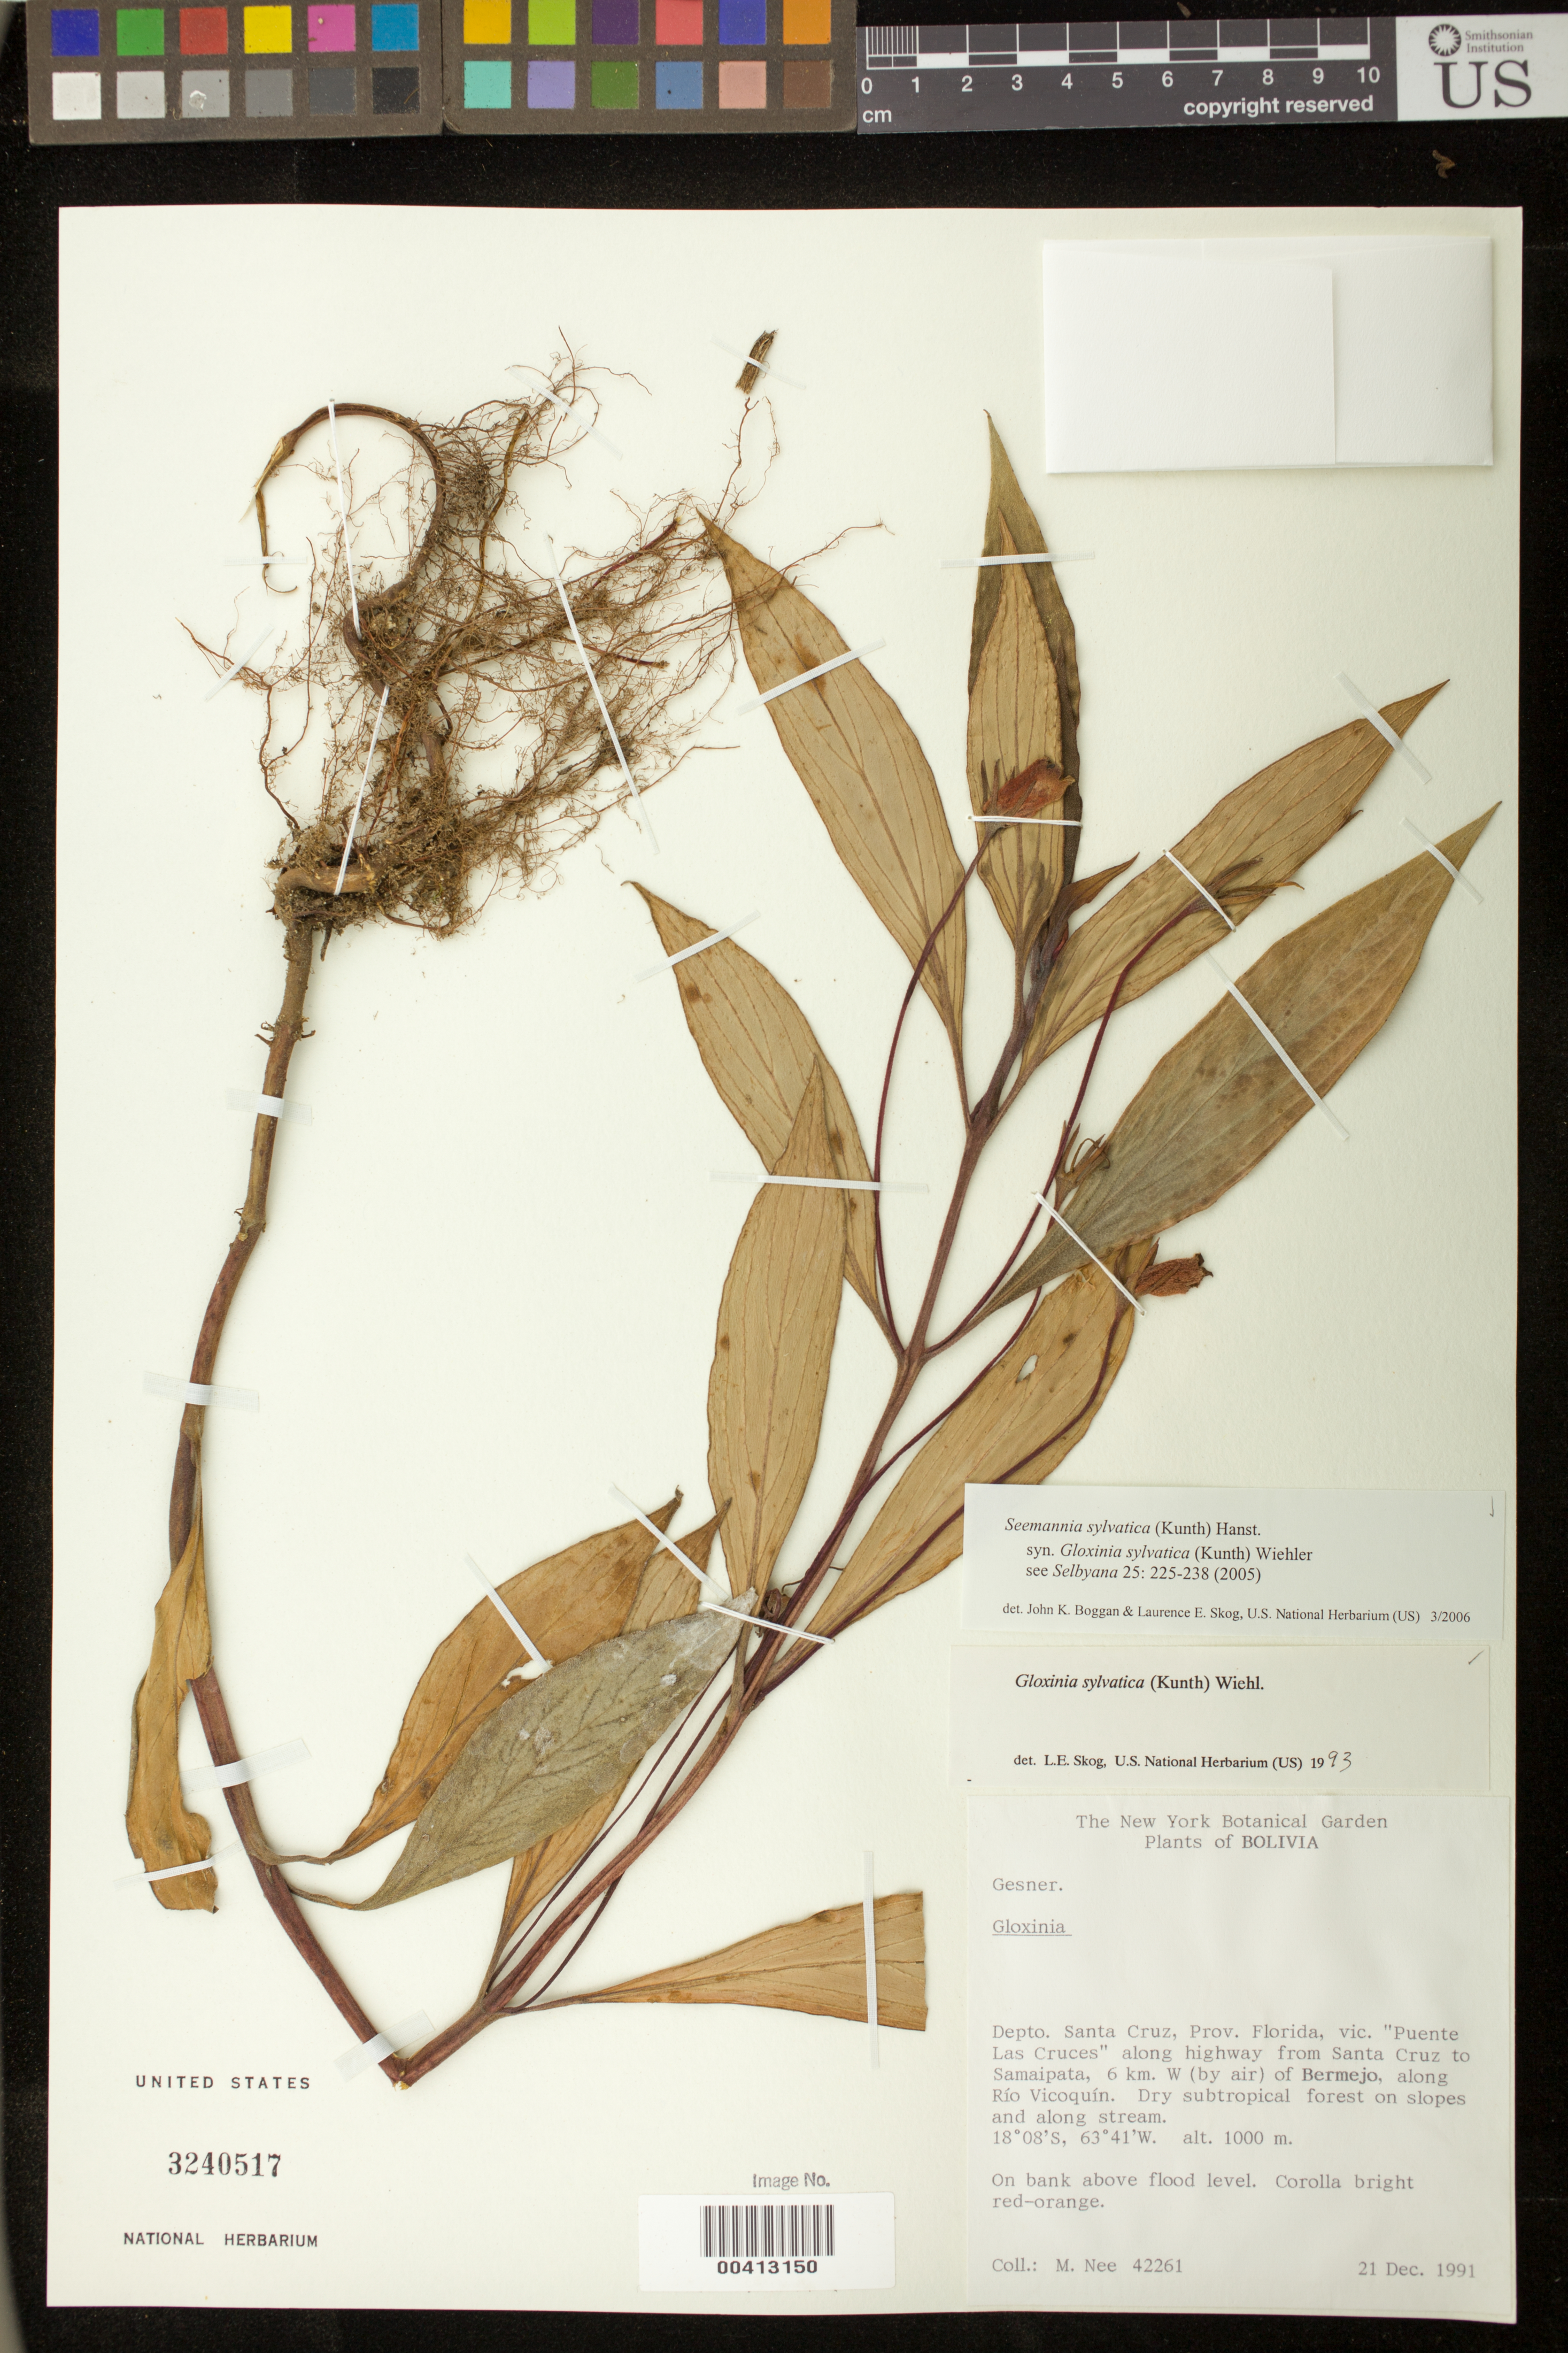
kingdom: Plantae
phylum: Tracheophyta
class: Magnoliopsida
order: Lamiales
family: Gesneriaceae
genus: Seemannia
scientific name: Seemannia sylvatica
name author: (Kunth) Hanst.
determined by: Boggan, J. K.; Skog, L. E.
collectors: M. Nee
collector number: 42261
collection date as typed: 21 Dec 1991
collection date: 1991-12-21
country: Bolivia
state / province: Santa Cruz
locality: Florida, vic. Puente las Cruces, along highway from Santa Cruz to Samaipata, 6 km W (by air) of Bermejo, along Rio Vicoquin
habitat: dry stubrtpical forest on slopes and lanog stream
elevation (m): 1000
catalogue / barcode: US 3240517